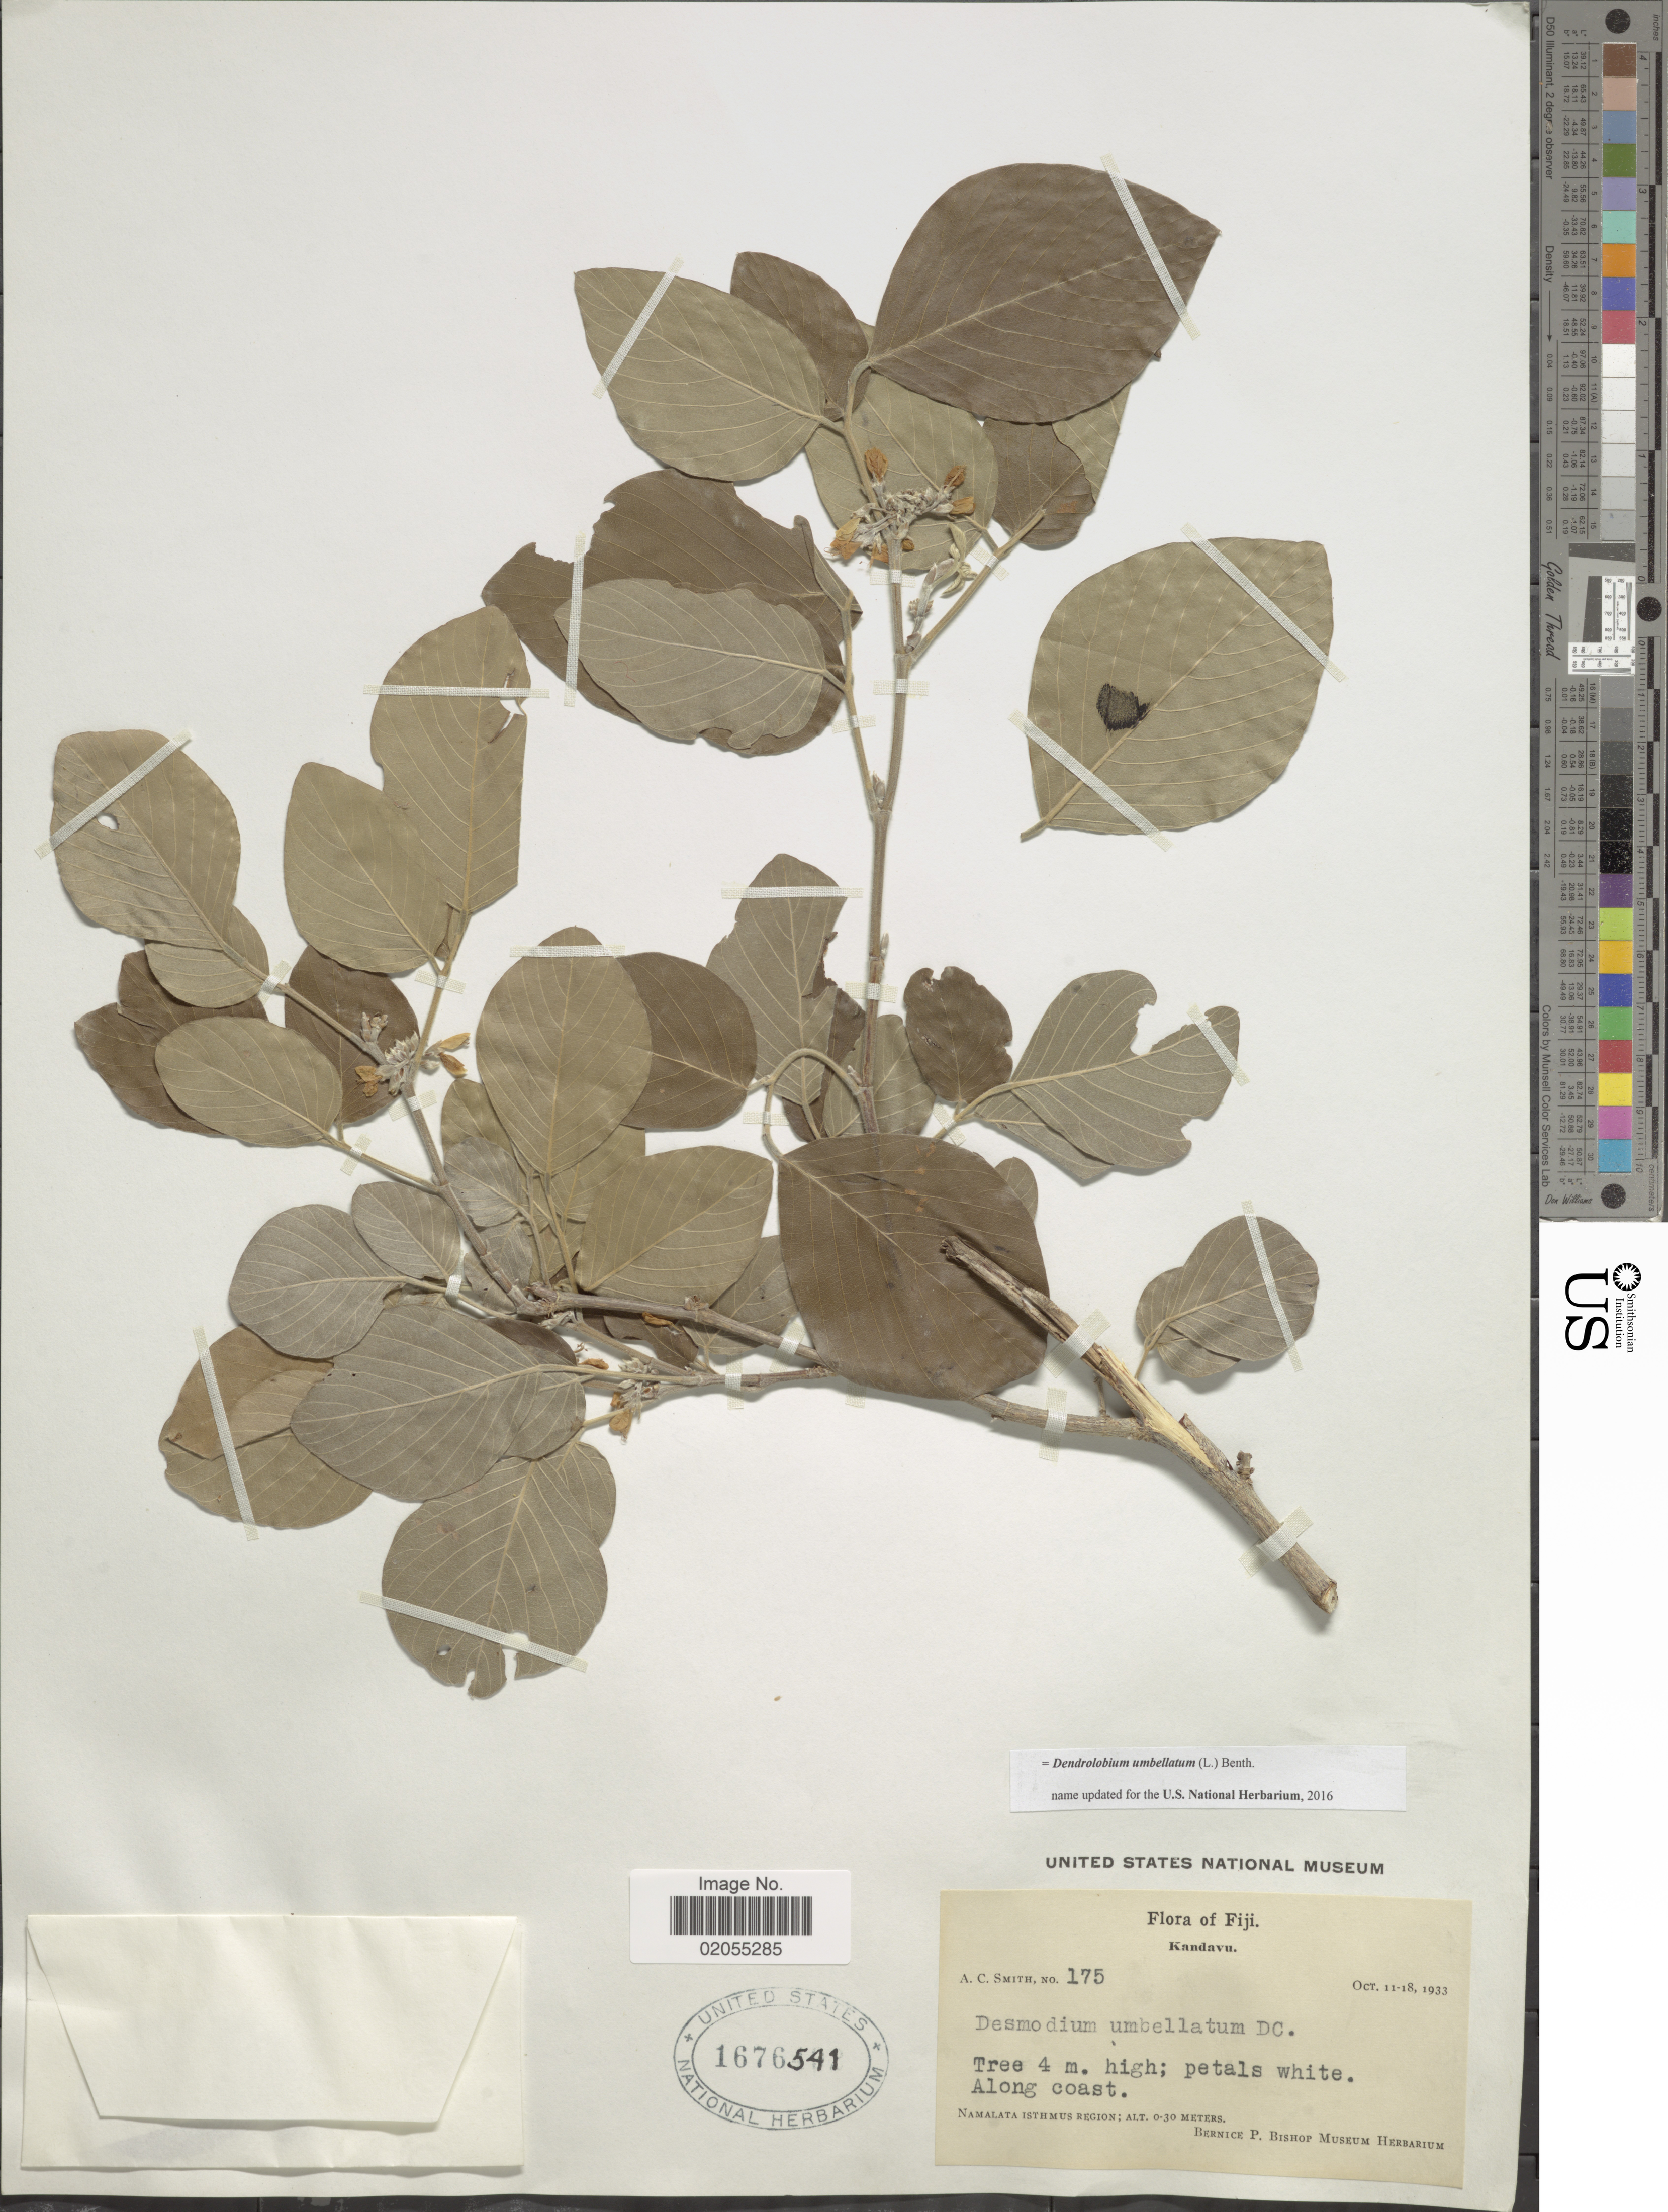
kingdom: Plantae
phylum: Tracheophyta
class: Magnoliopsida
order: Fabales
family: Fabaceae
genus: Dendrolobium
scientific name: Dendrolobium umbellatum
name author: (L.) Benth.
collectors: A. C. Smith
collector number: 175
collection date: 1933-10-11/1933-11-18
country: Fiji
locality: Kandavu, Namalata Isthmus region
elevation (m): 0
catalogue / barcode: US 1676541